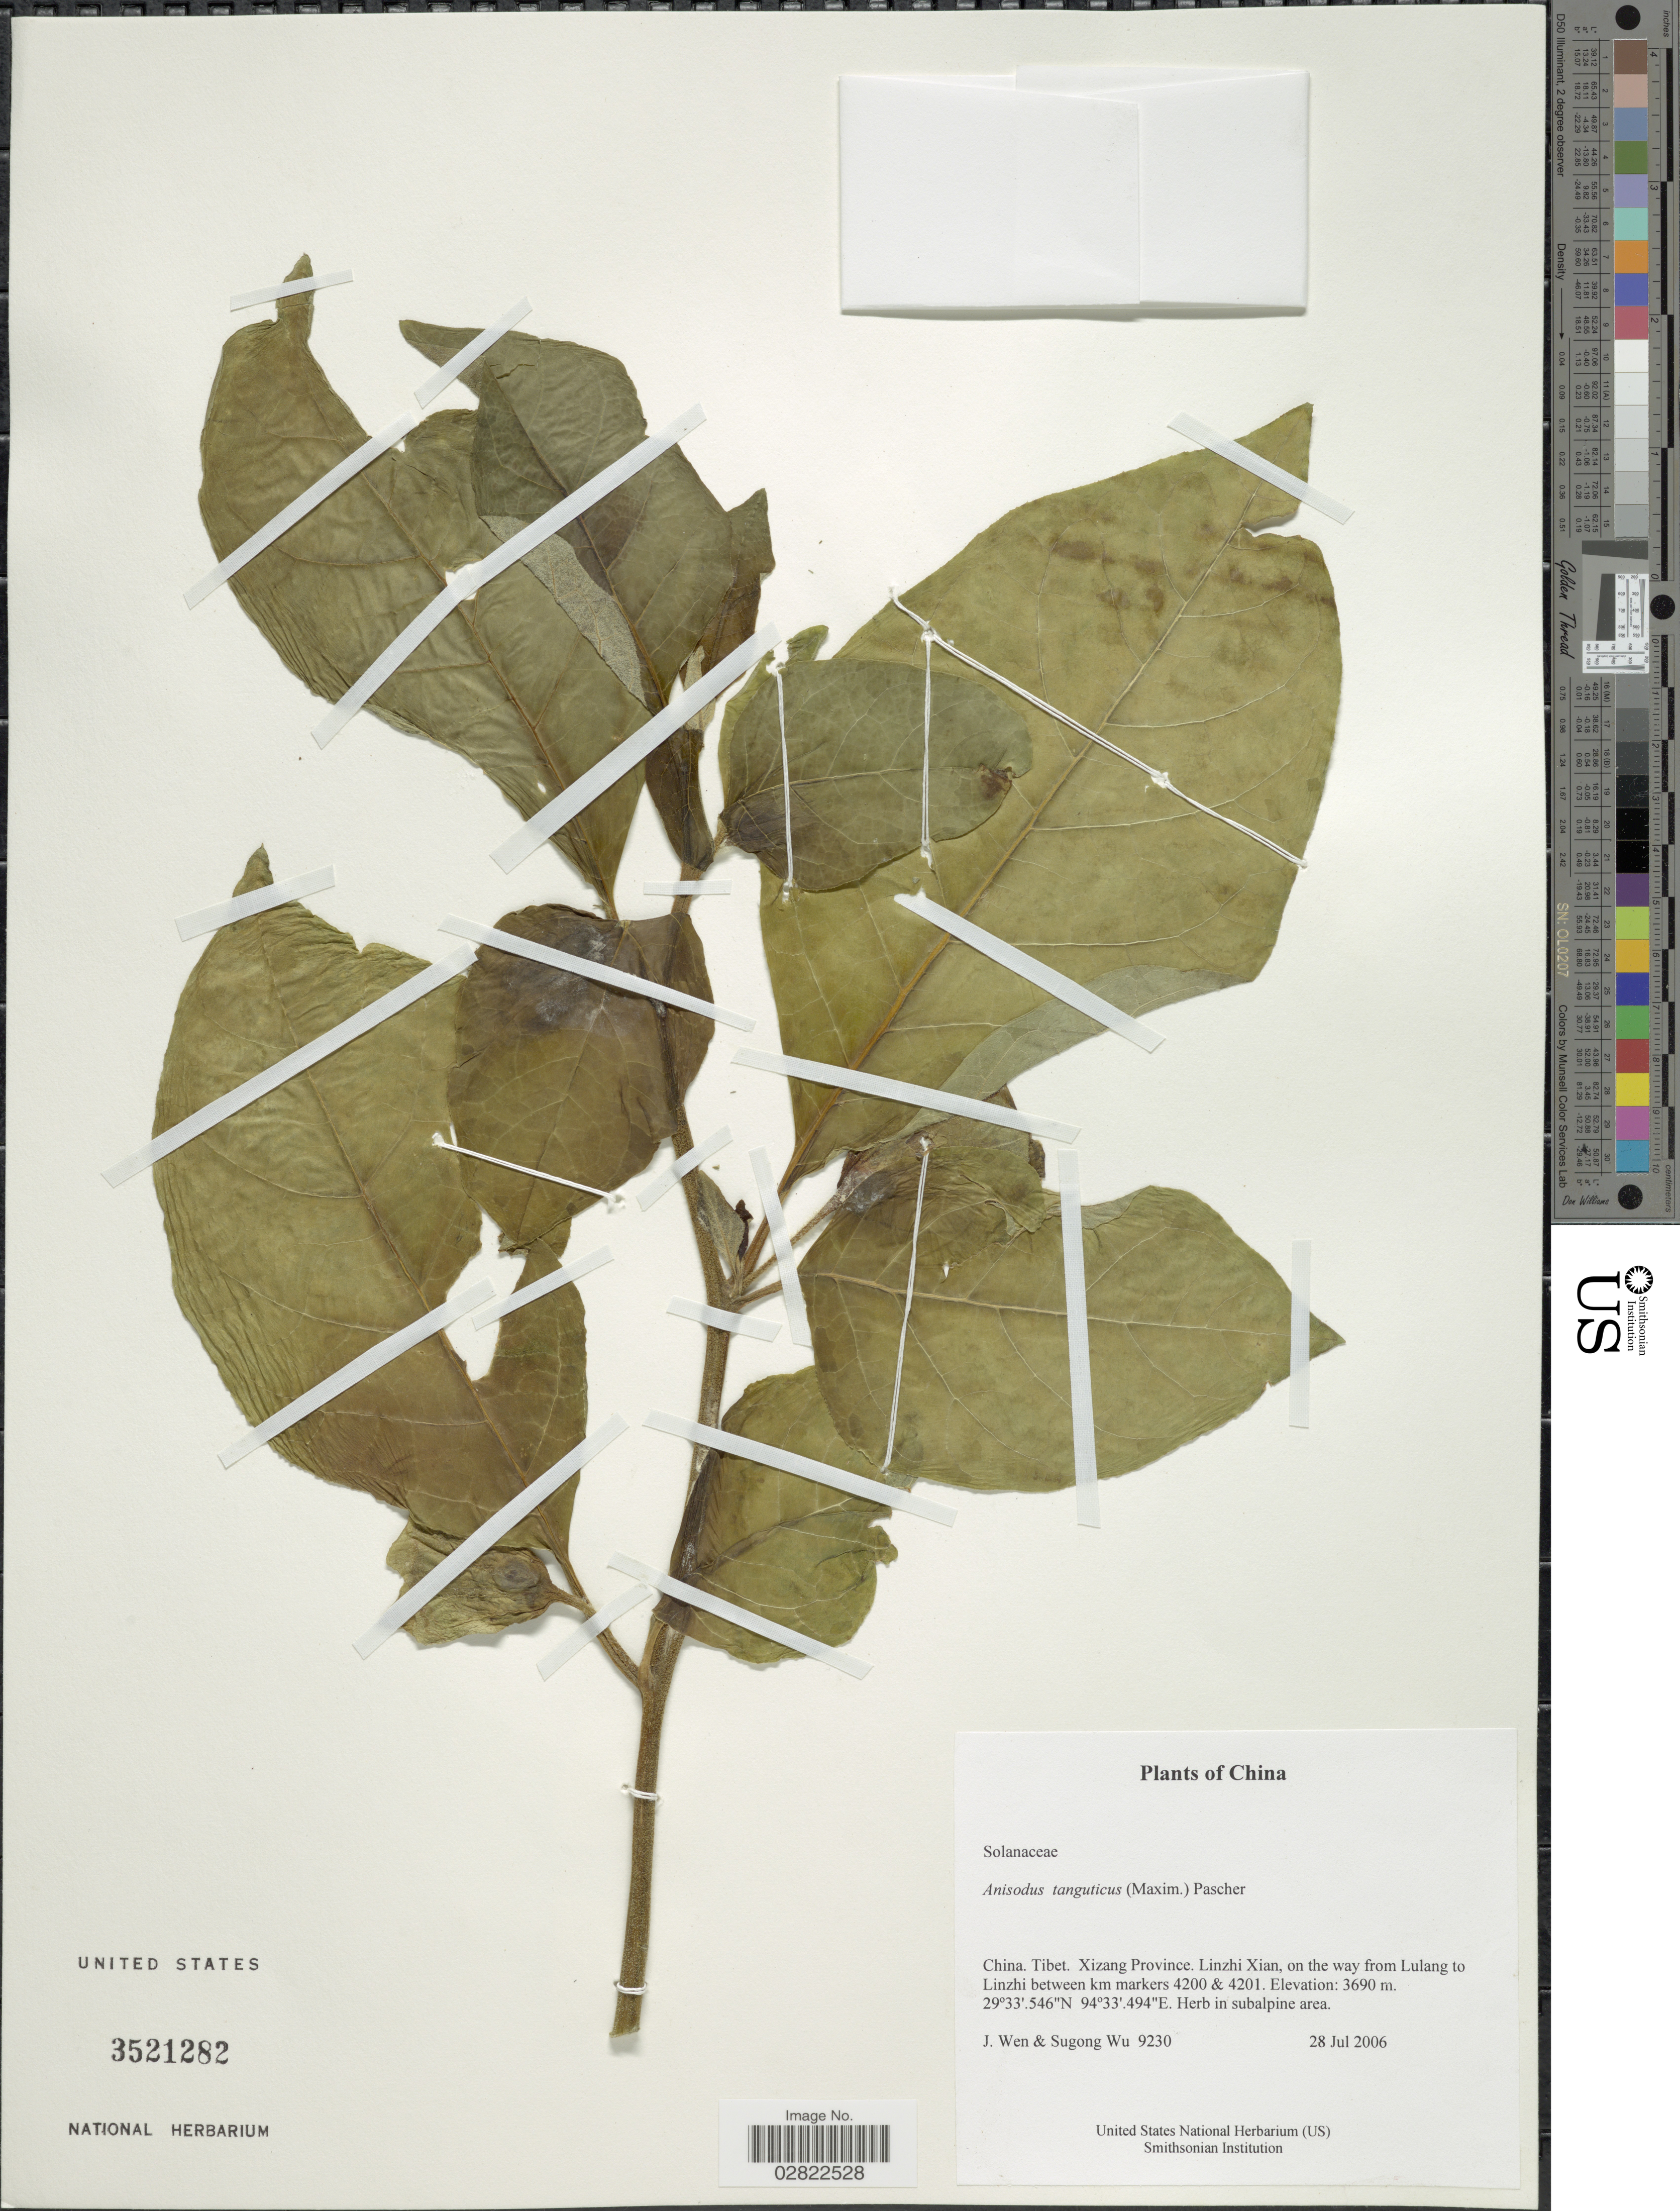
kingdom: Plantae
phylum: Tracheophyta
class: Magnoliopsida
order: Solanales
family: Solanaceae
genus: Anisodus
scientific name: Anisodus tanguticus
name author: (Maxim.) Pascher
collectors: J. Wen & Sugong Wu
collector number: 9230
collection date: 2006-07-28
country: China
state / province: Xizang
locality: Tibet. Xizang Province. Linzhi Xian, on the way from Lulang to Linzhi between km markers 4200 & 4201.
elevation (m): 3690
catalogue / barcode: US 3521282